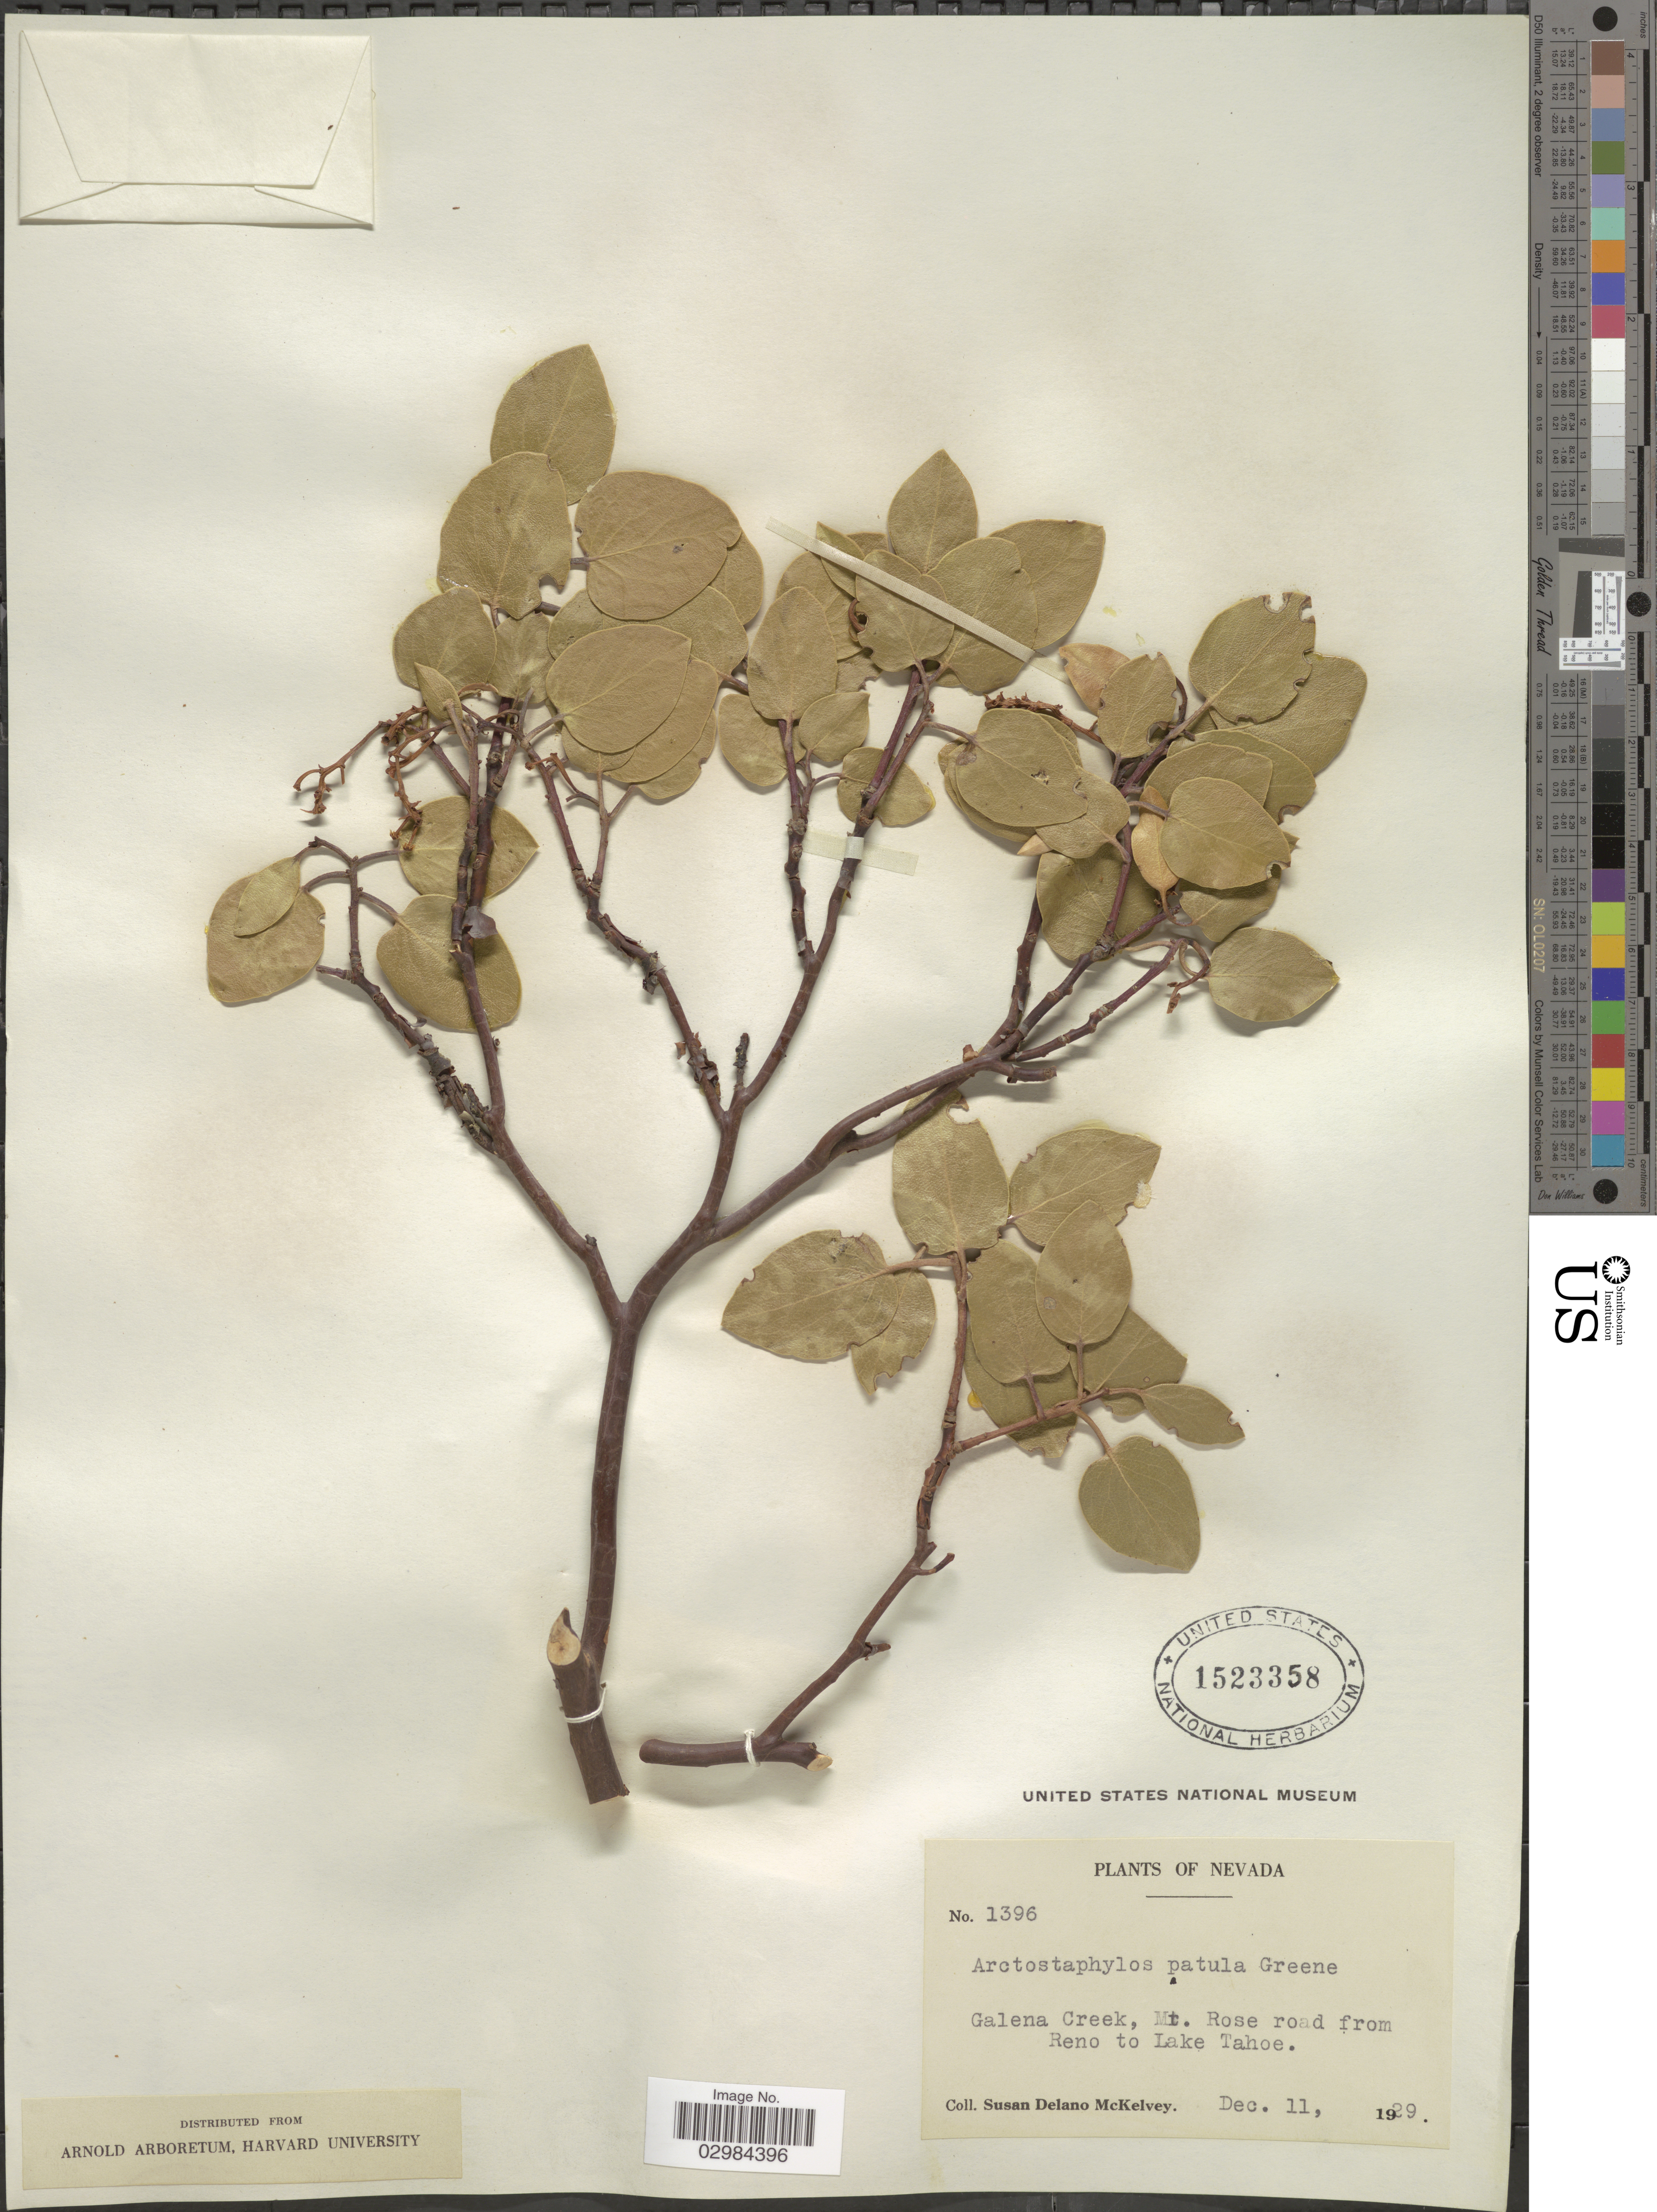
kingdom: Plantae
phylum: Tracheophyta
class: Magnoliopsida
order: Ericales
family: Ericaceae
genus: Arctostaphylos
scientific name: Arctostaphylos patula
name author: Greene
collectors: S. A. McKelvey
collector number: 1396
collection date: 1929-12-11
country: United States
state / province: Nevada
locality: Galena Creek, Mt. Rose road from Reno to Lake Tahoe.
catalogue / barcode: US 1523358